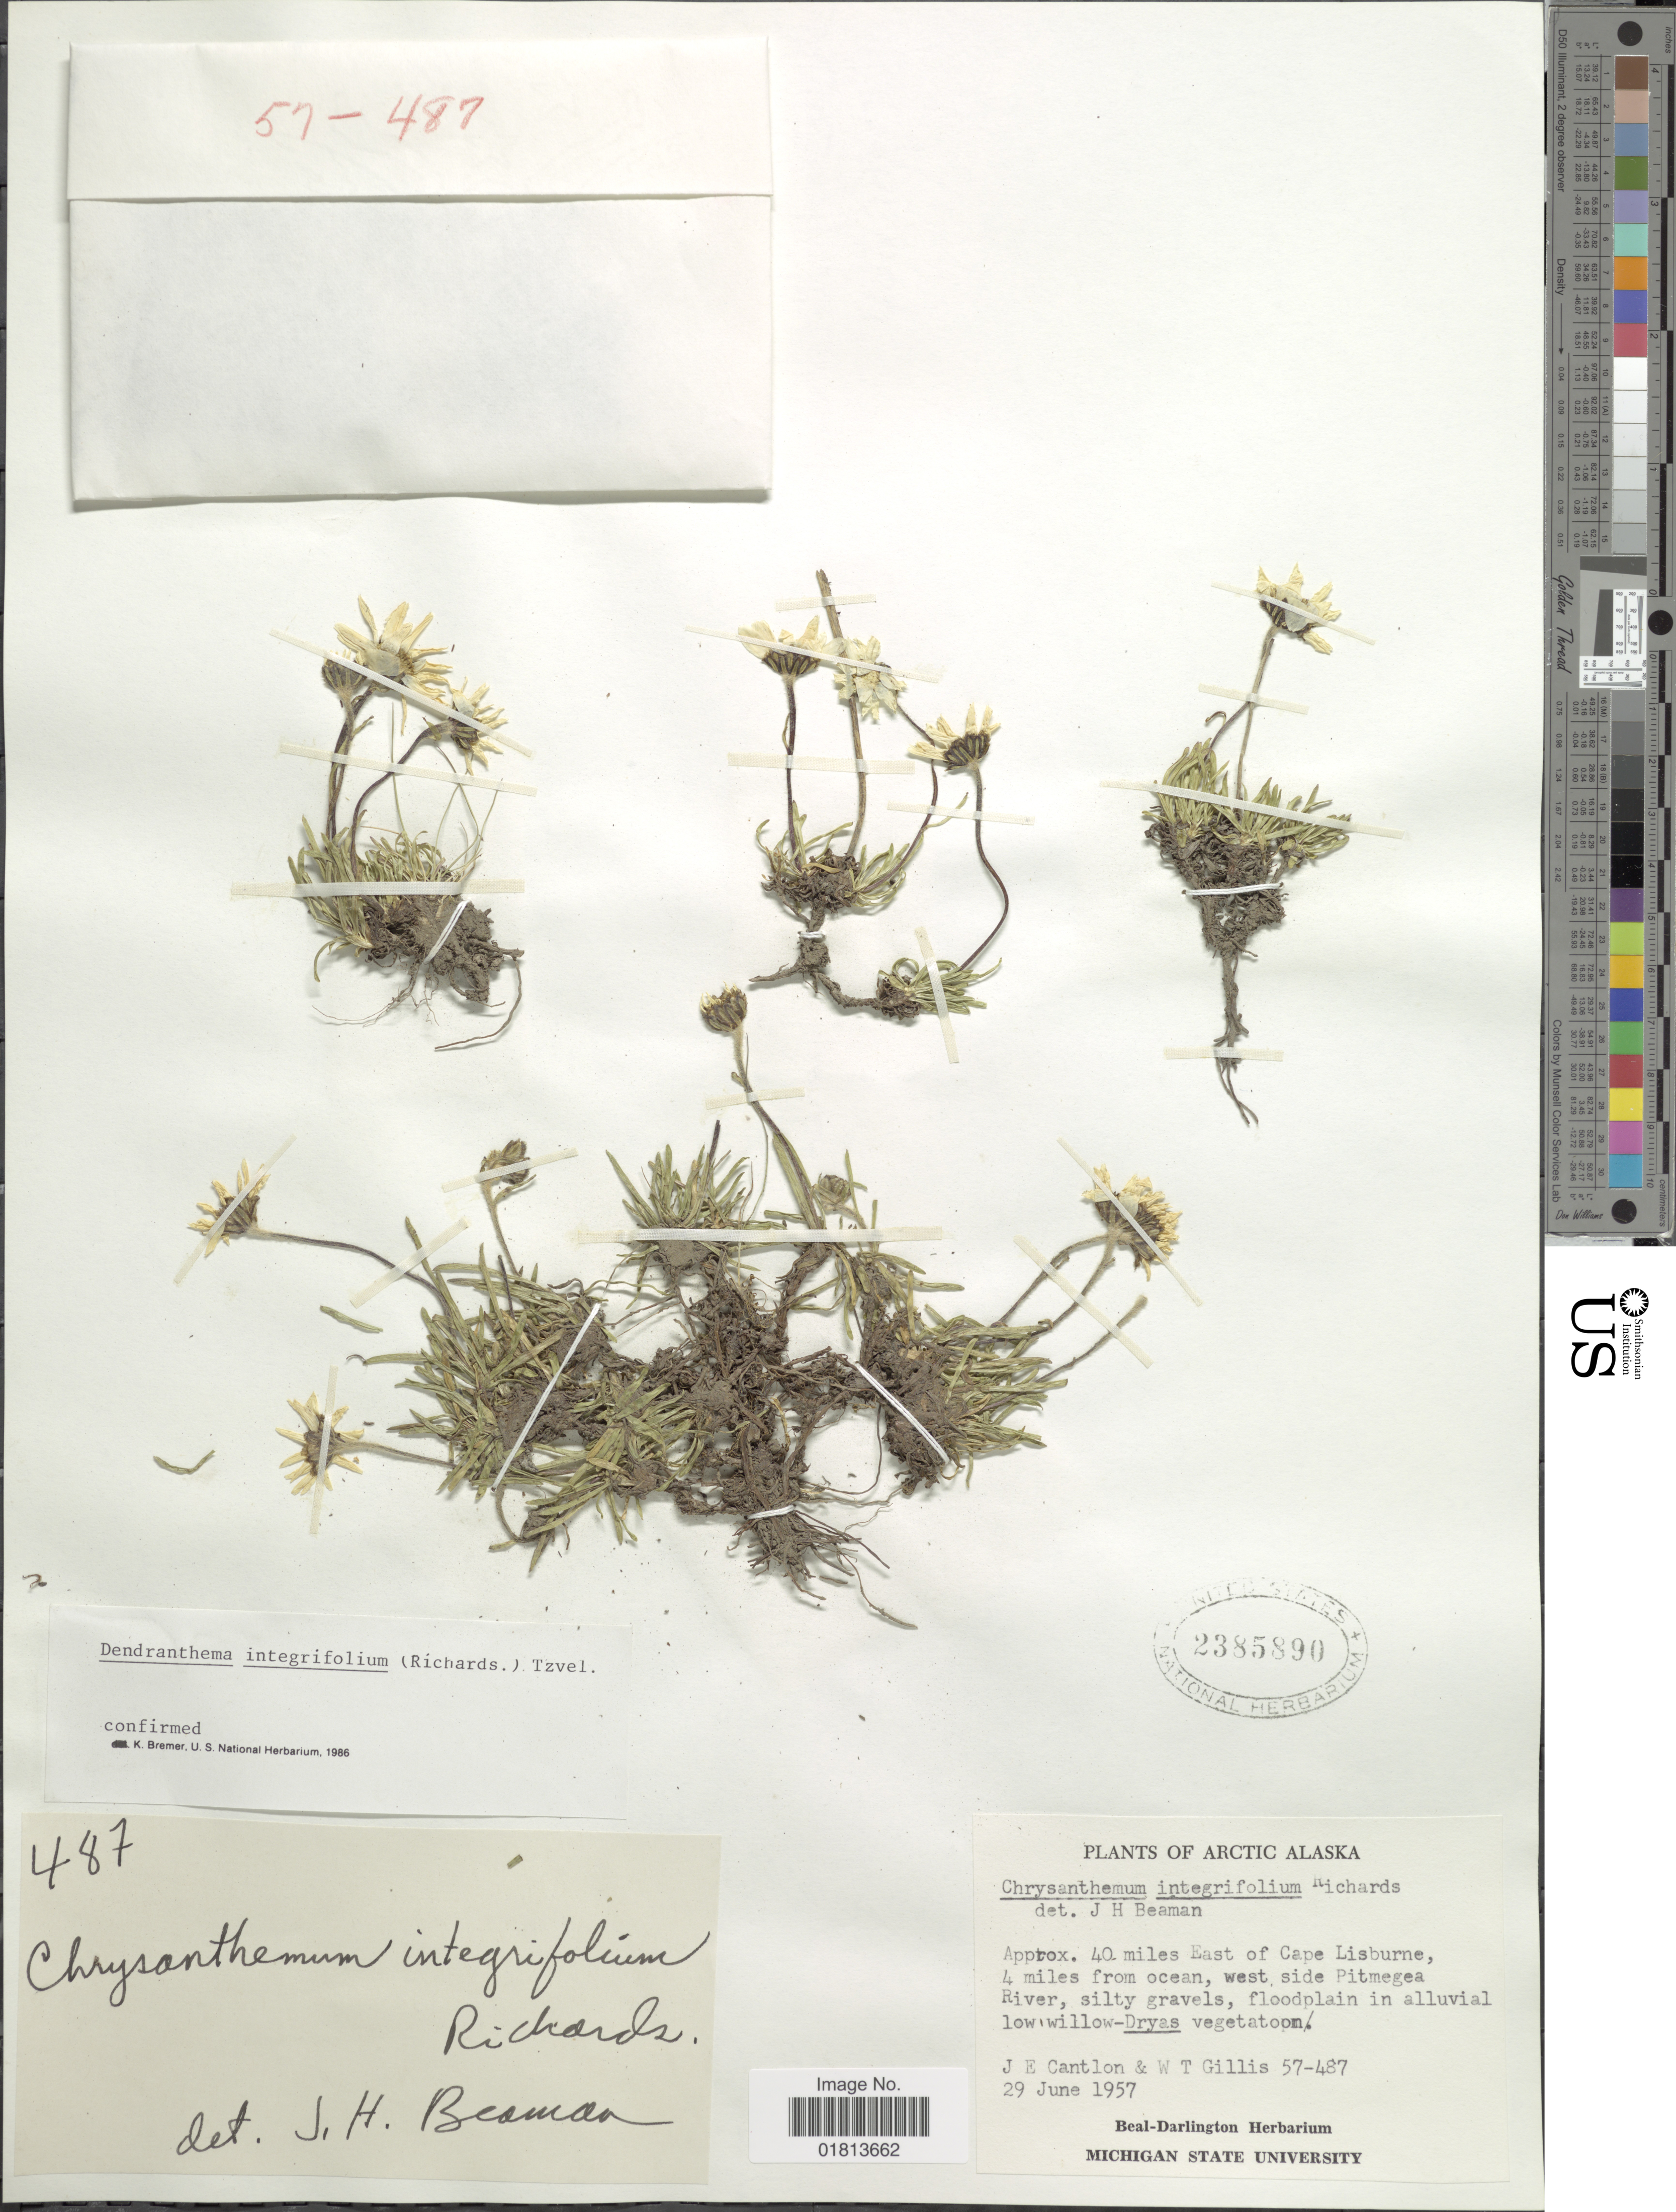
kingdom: Plantae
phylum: Tracheophyta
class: Magnoliopsida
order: Asterales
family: Asteraceae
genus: Dendranthema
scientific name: Dendranthema integrifolium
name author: (Richardson) Tzvelev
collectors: J. Cantlon & W. T. Gillis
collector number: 57-487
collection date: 1957-06-29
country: United States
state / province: Alaska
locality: Arctic Alaska, 40 miles East of Cape Lisburne, 4 miles from ocean, west side Pitmegea River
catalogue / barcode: US 2385890